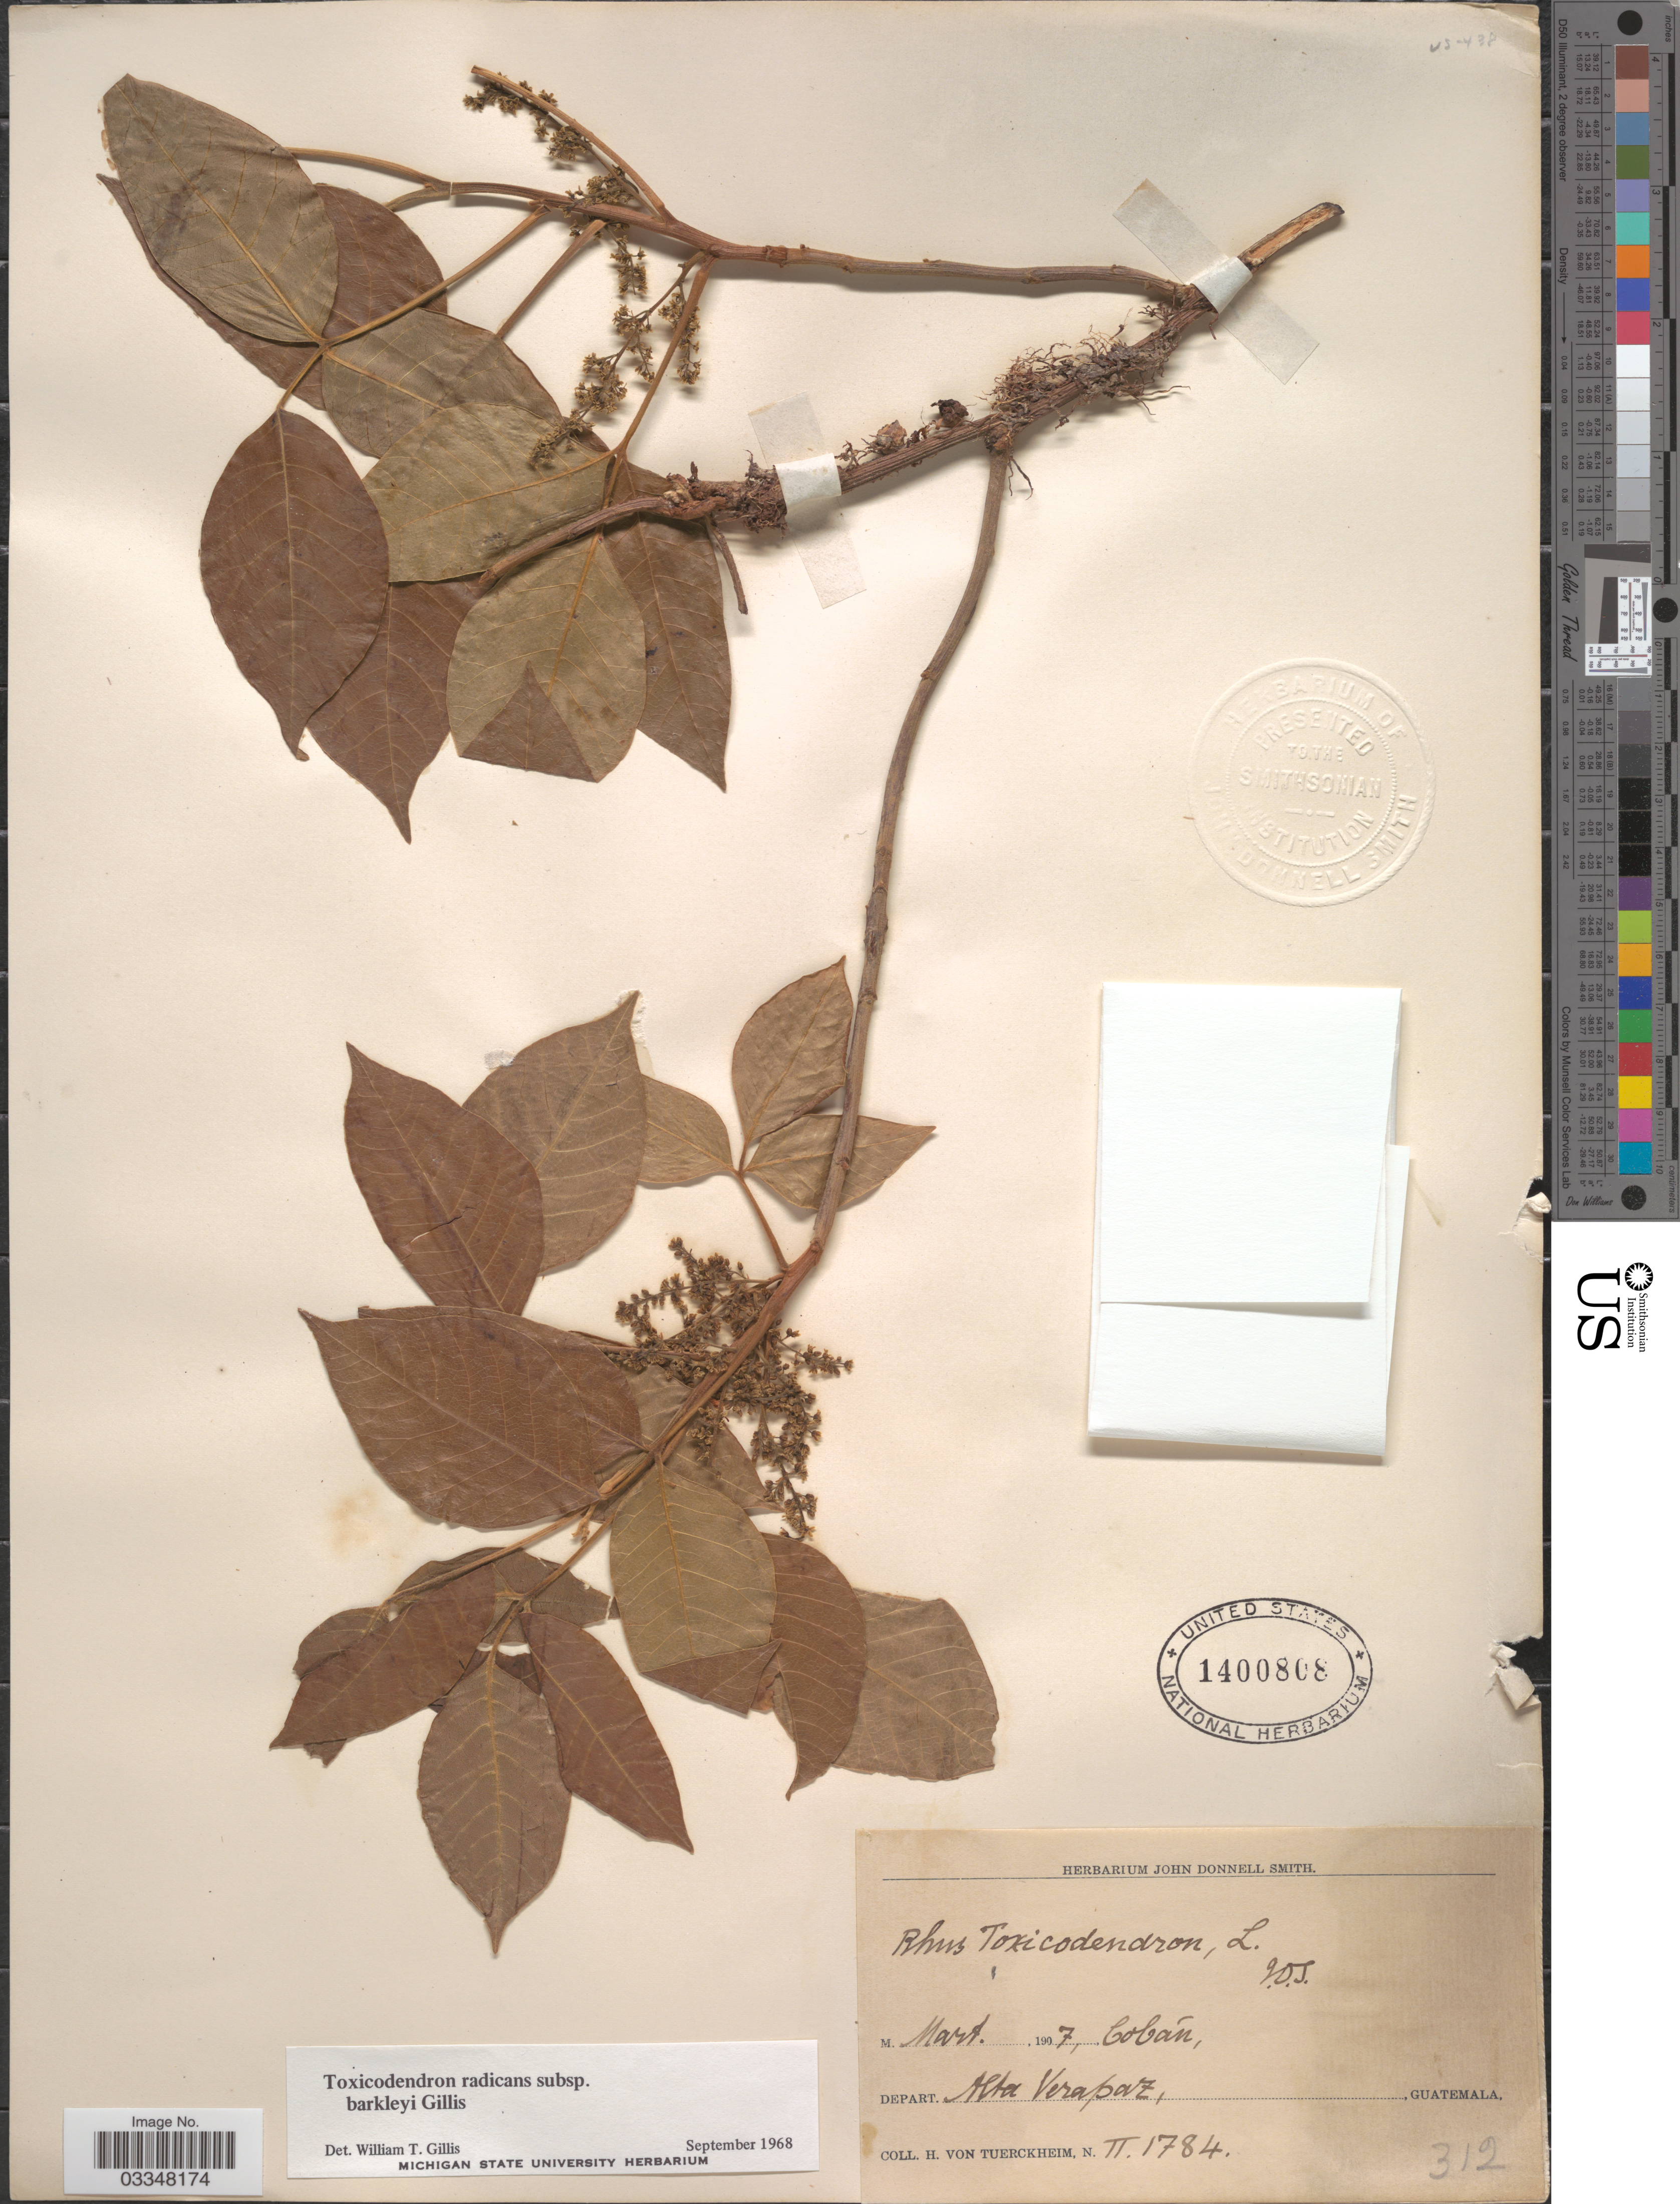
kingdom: Plantae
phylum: Tracheophyta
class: Magnoliopsida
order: Sapindales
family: Anacardiaceae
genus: Toxicodendron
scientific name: Toxicodendron radicans subsp. barkleyi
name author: Gillis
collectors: H. von Tuerckheim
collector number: II1784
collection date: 1907-03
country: Guatemala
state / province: Alta Verapaz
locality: Cobán, Depart. Alta Verapaz.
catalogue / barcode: US 1400808